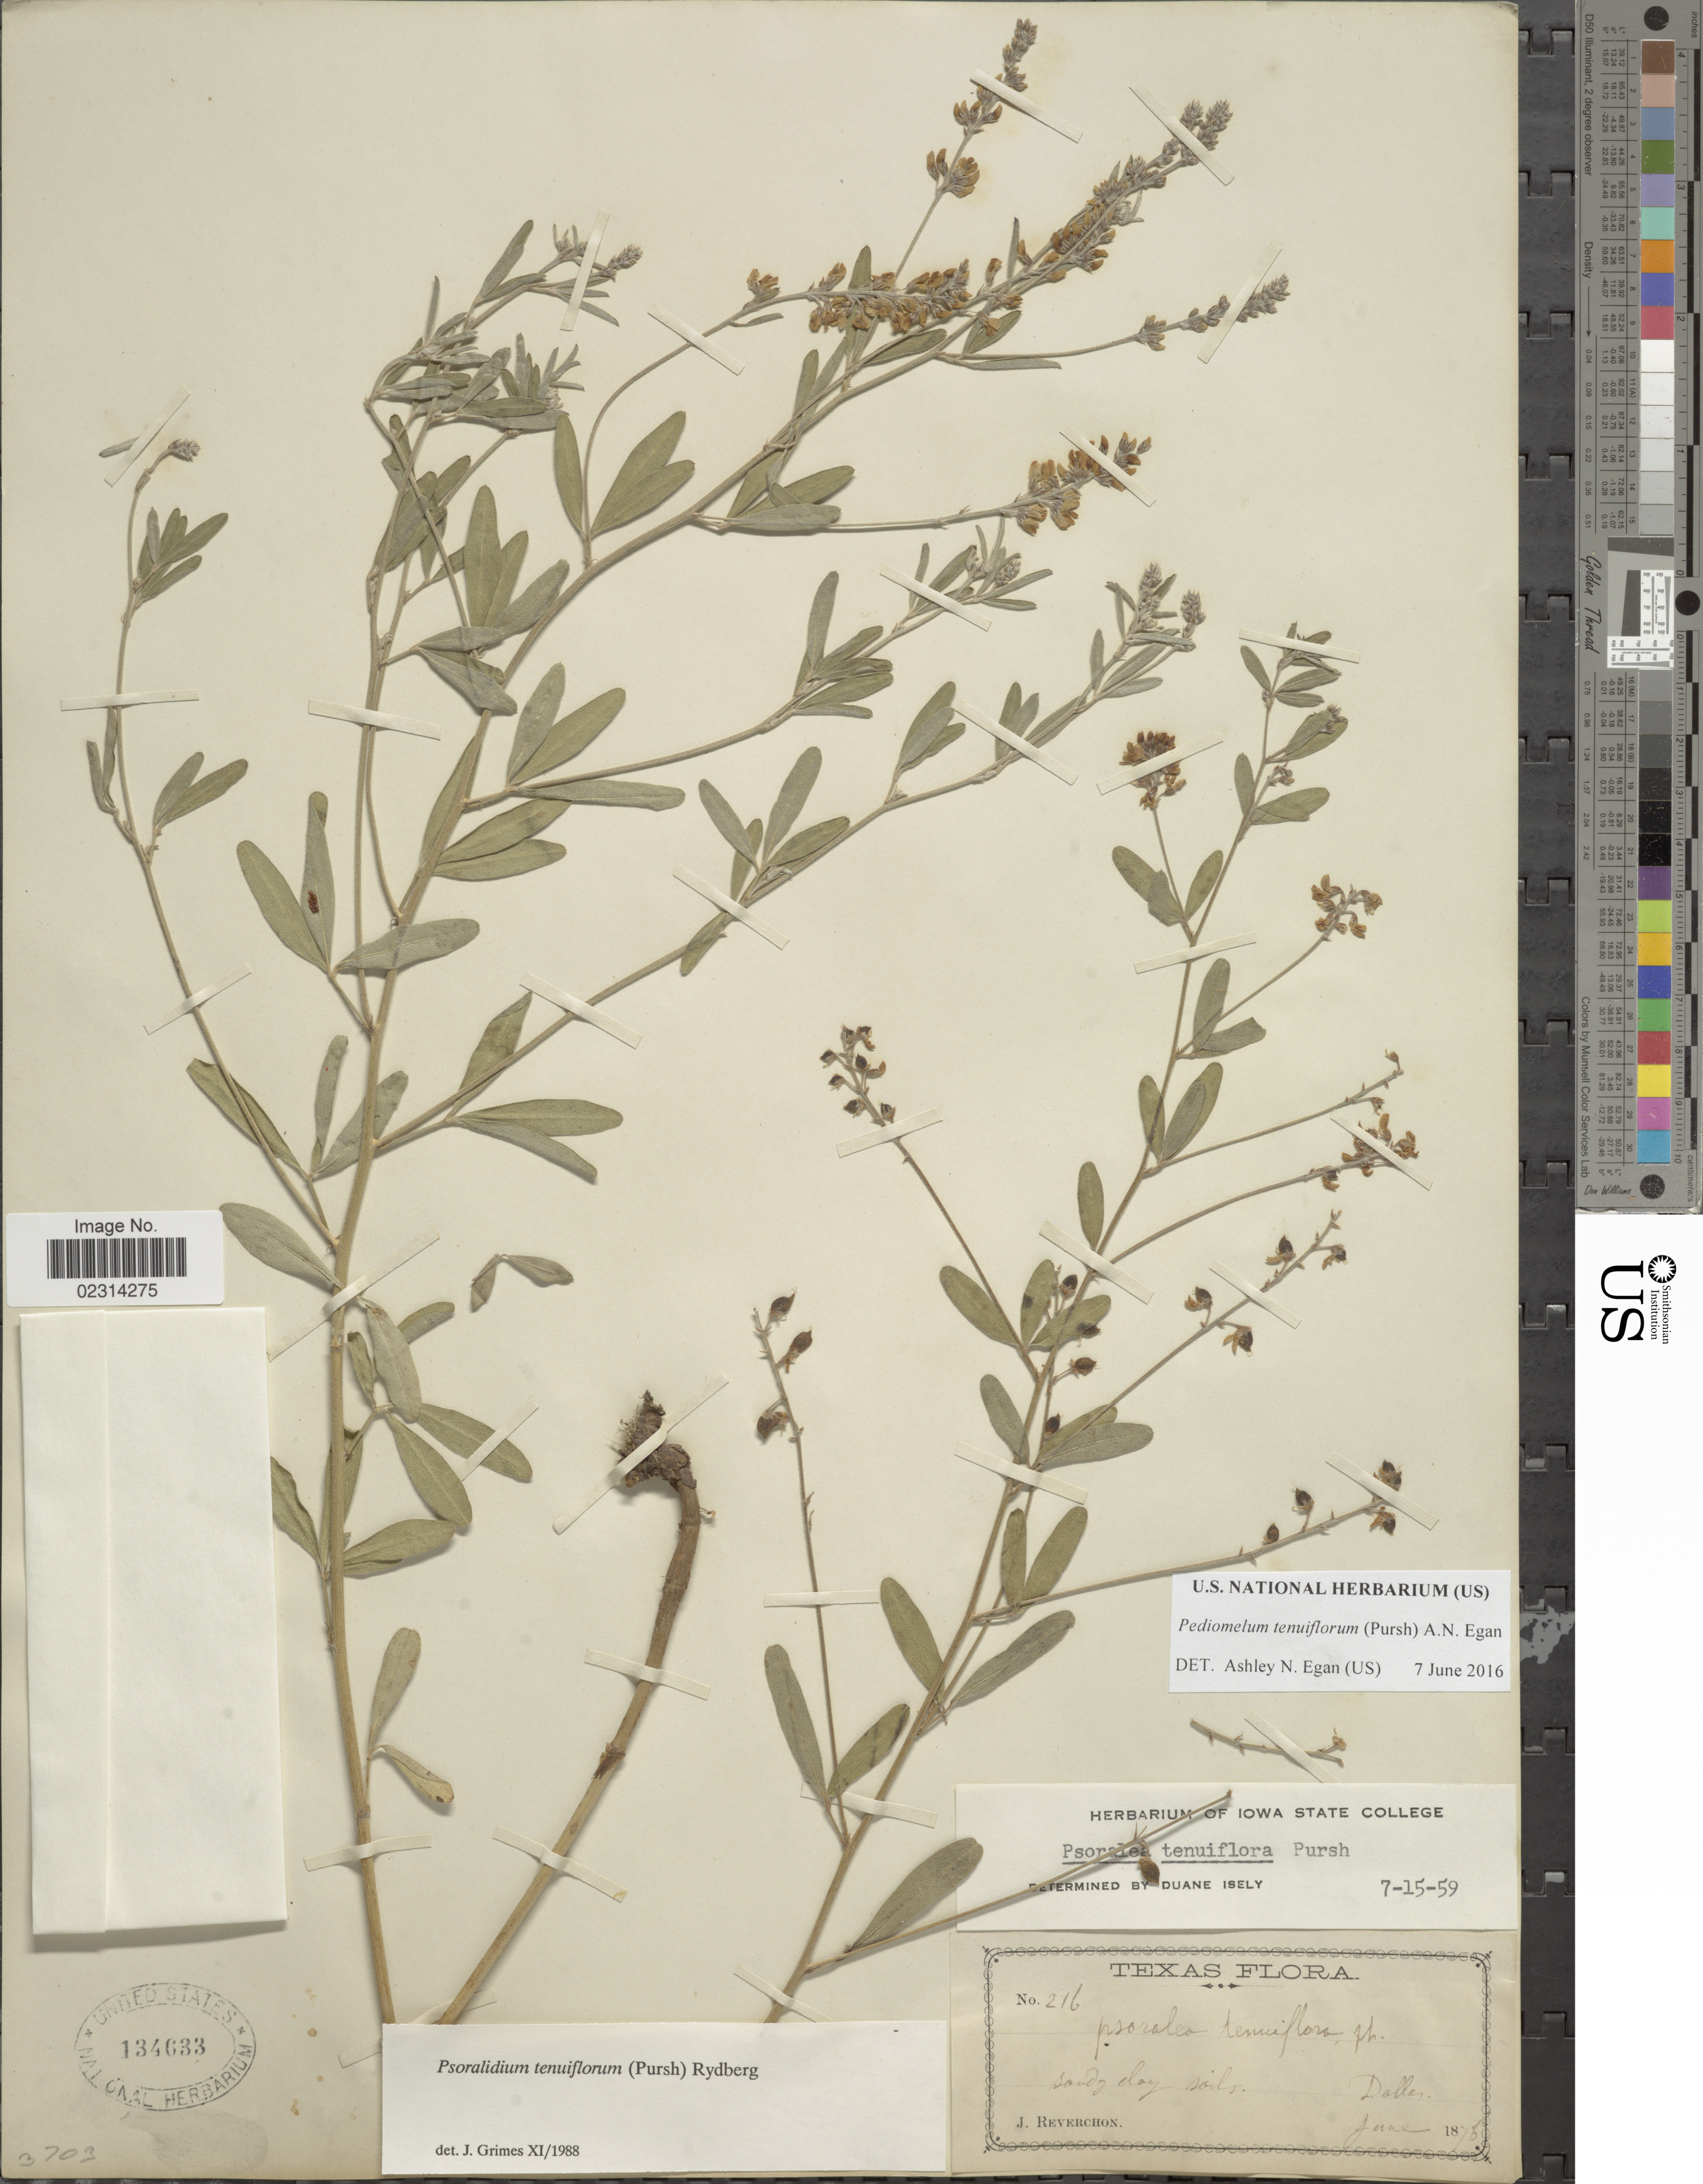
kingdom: Plantae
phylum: Tracheophyta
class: Magnoliopsida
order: Fabales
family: Fabaceae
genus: Psoralidium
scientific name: Psoralidium tenuiflorum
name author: (Pursh) Rydb.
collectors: J. Reverchon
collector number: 216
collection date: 1876-06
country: United States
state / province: Texas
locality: Dallas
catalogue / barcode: US 134633